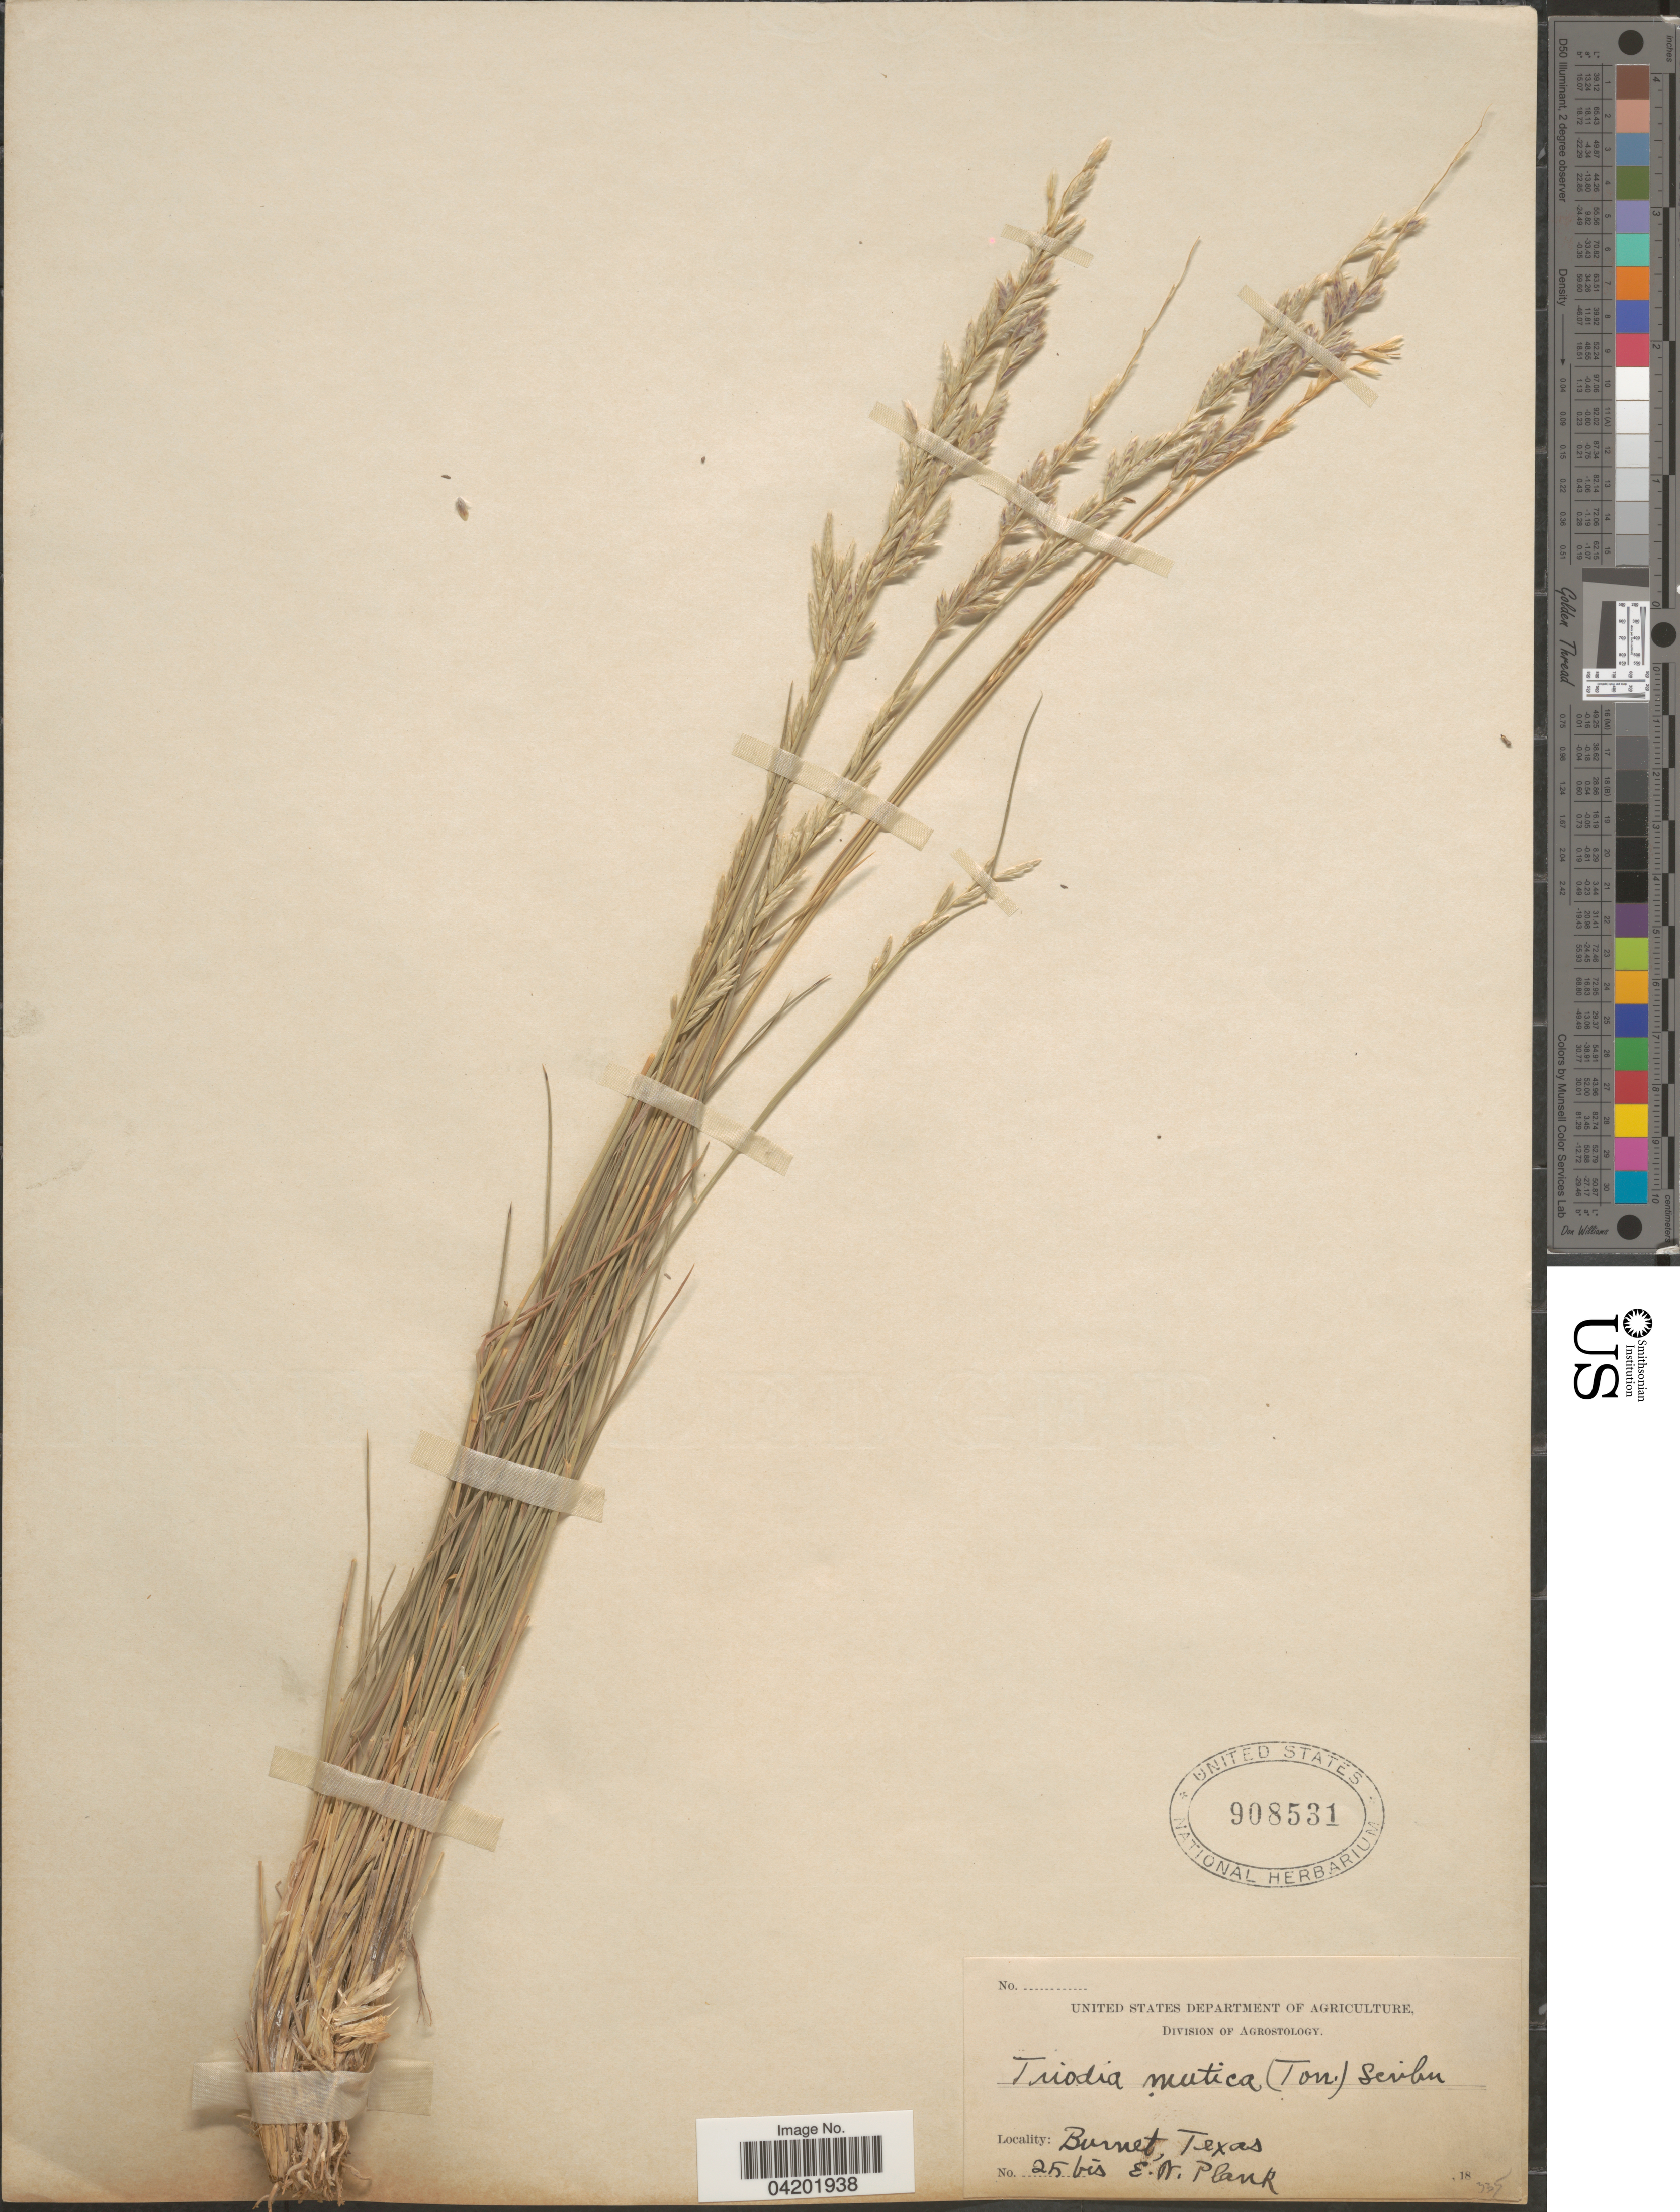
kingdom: Plantae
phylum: Tracheophyta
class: Liliopsida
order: Poales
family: Poaceae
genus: Tridentopsis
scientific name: Tridentopsis mutica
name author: (Torr.) P.M. Peterson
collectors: E. Plank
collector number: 25bis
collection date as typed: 18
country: United States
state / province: Texas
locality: Burnet.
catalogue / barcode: US 908531